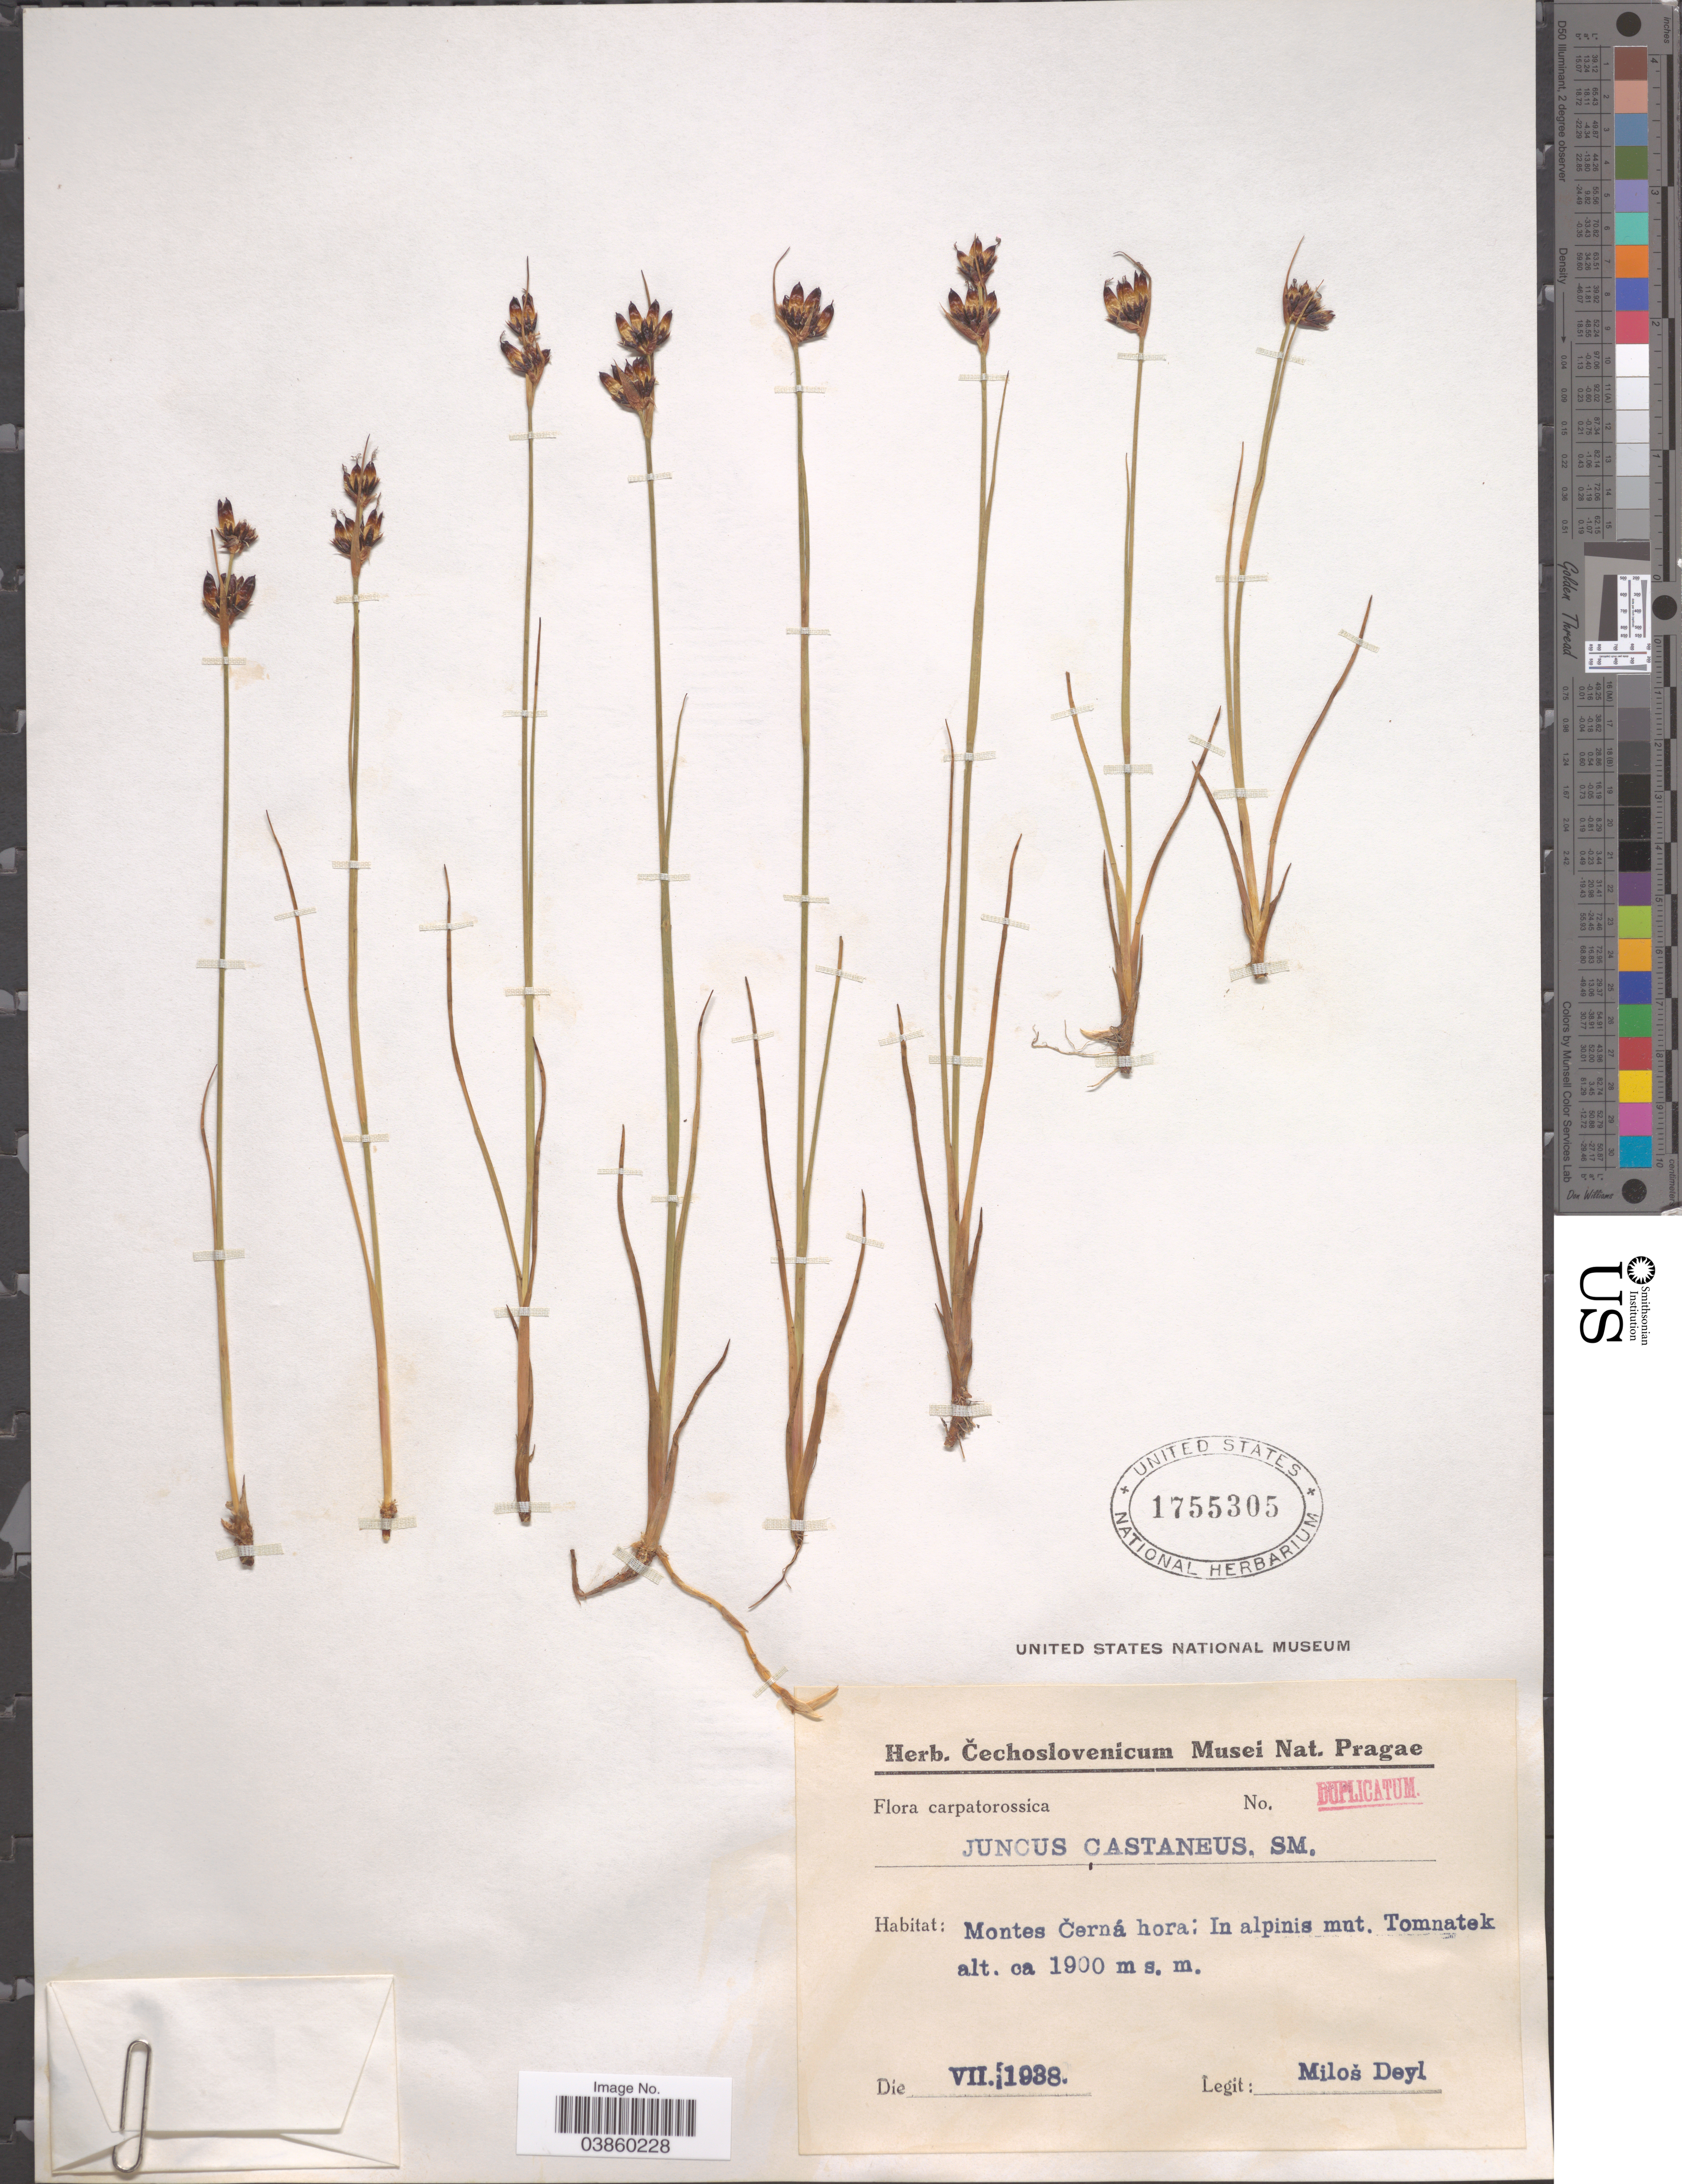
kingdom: Plantae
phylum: Tracheophyta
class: Liliopsida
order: Poales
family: Juncaceae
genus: Juncus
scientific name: Juncus castaneus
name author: Sm.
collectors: M. Deyl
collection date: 1938-07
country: Romania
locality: Carpatorossica [unsure placement]. Montes Černá hora: In alpinis mnt. Tomnatek.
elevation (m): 1900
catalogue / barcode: US 1755305